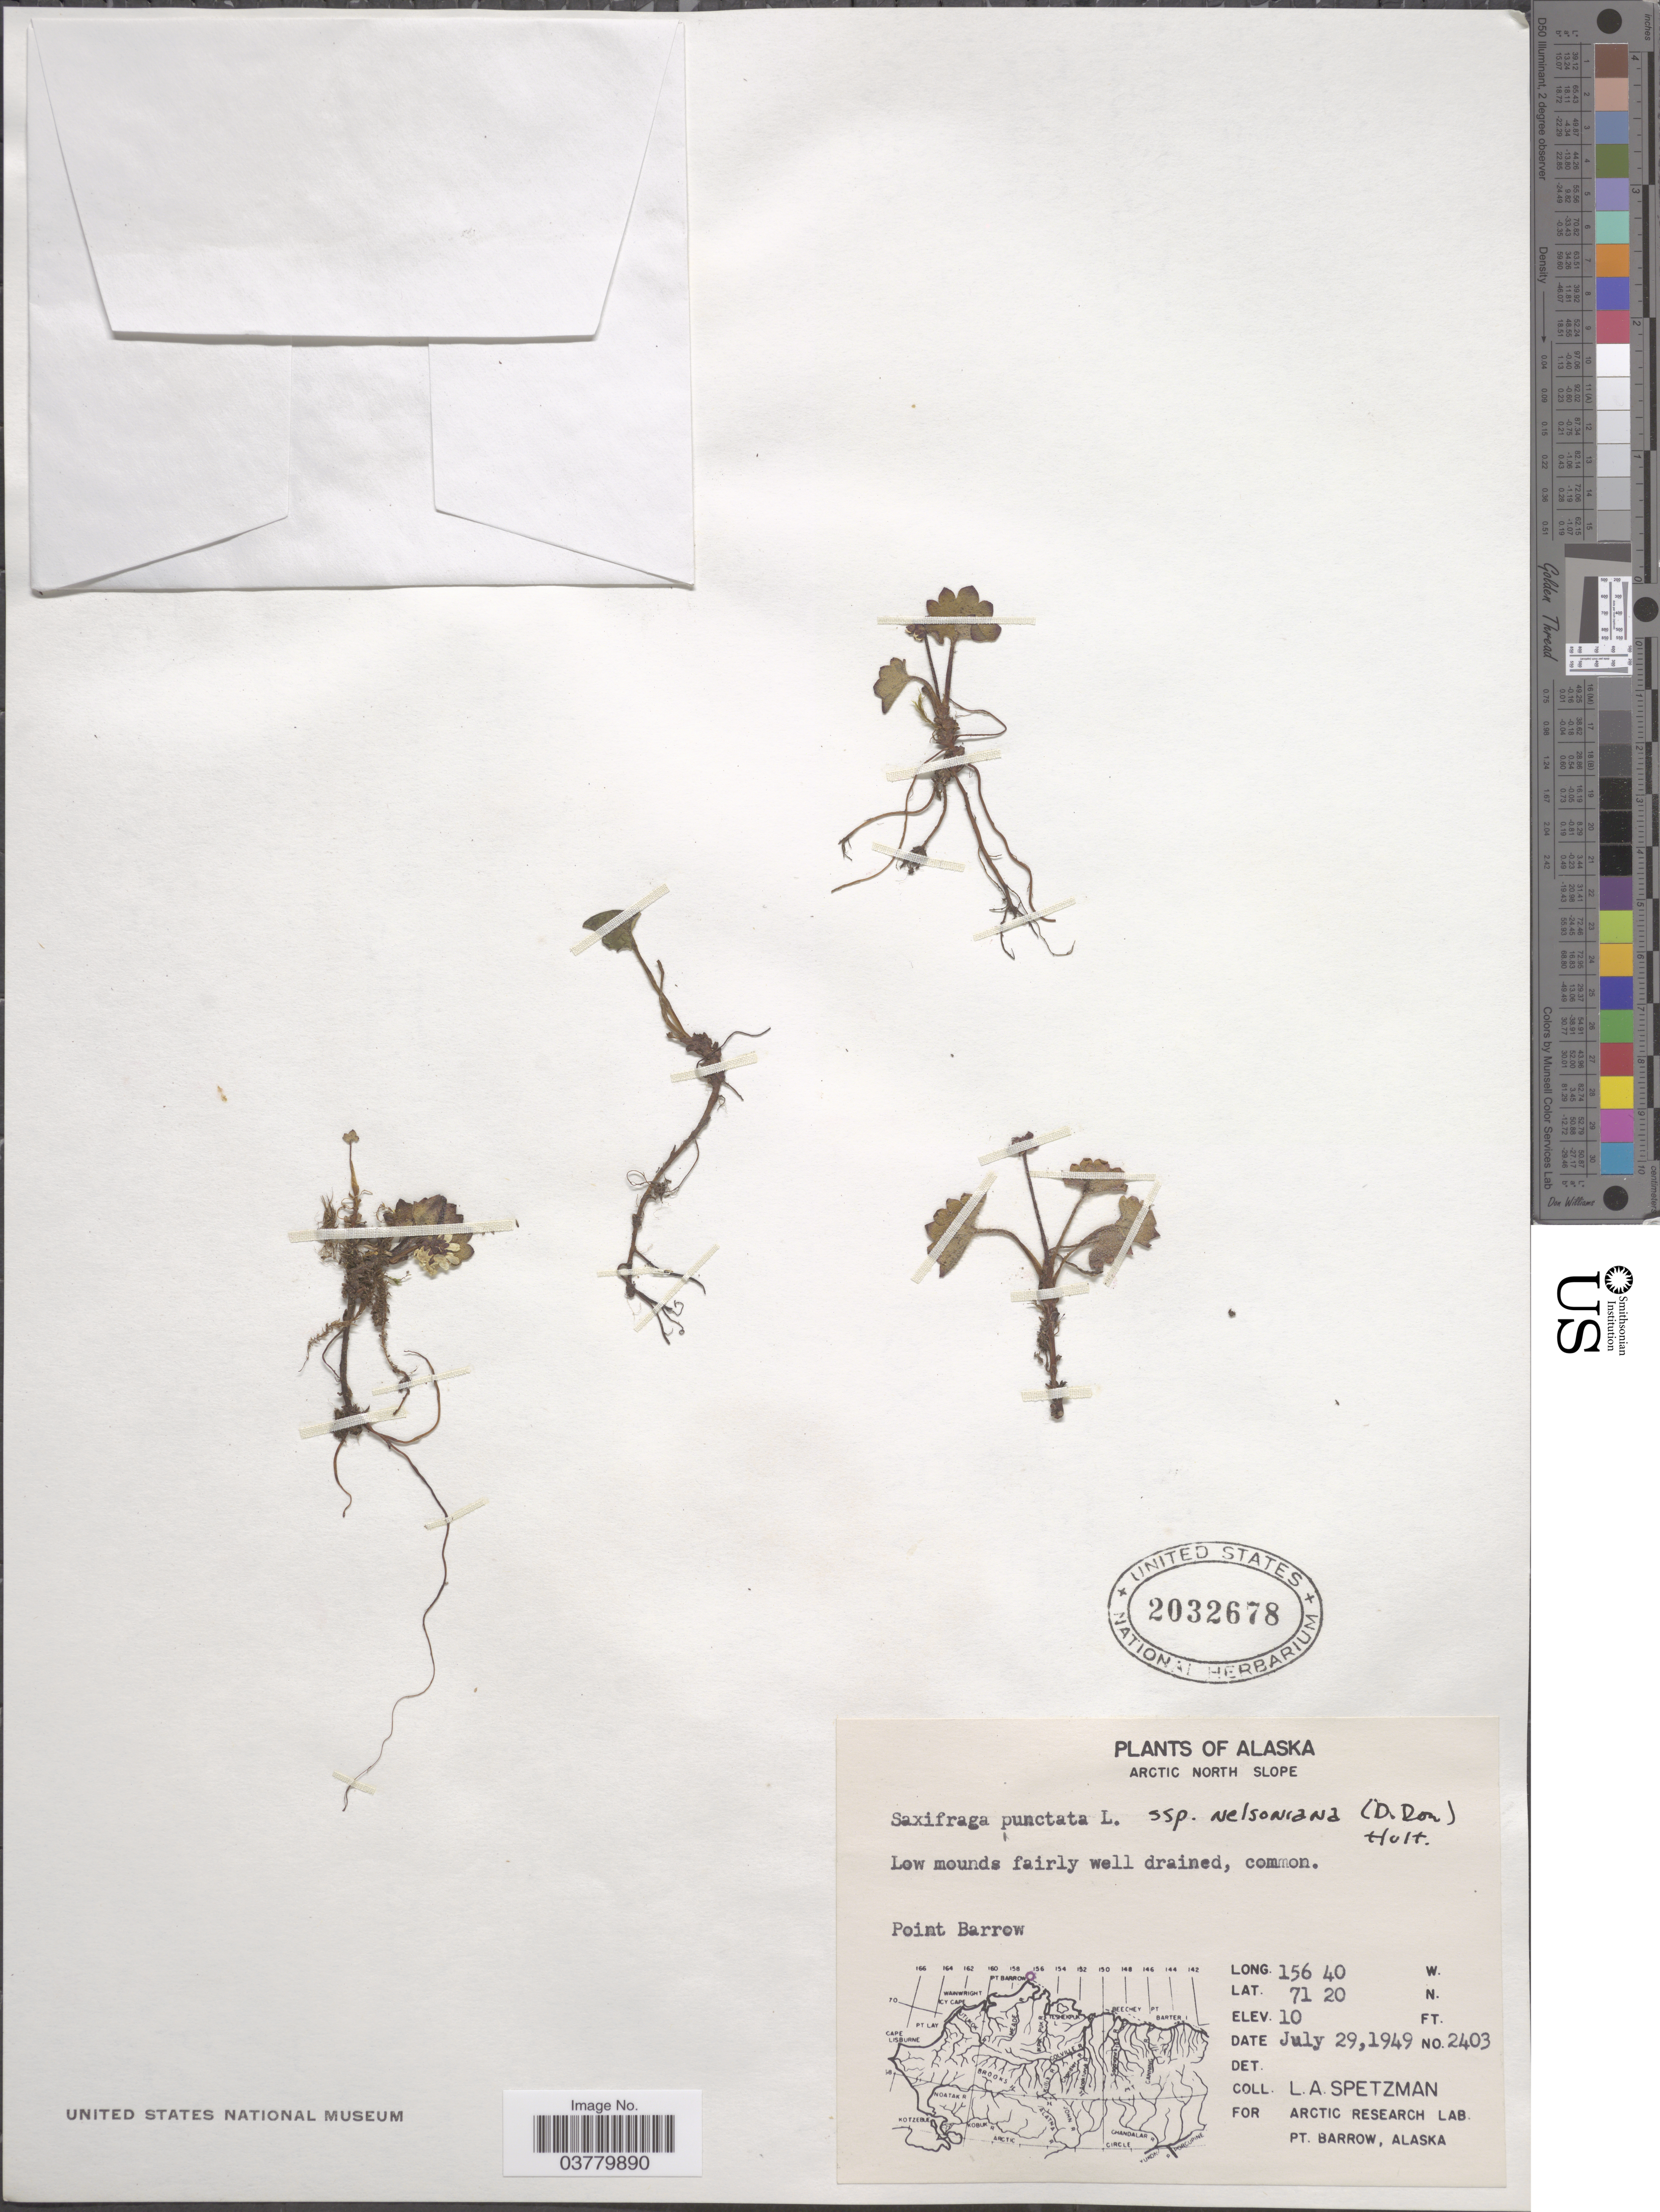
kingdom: Plantae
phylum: Tracheophyta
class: Magnoliopsida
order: Saxifragales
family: Saxifragaceae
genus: Micranthes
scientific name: Micranthes nelsoniana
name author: (D. Don) Small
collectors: L. Spetzman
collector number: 2403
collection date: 1949-07-29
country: United States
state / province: Alaska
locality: Arctic North Slope. Point Barrow.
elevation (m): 3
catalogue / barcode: US 2032678